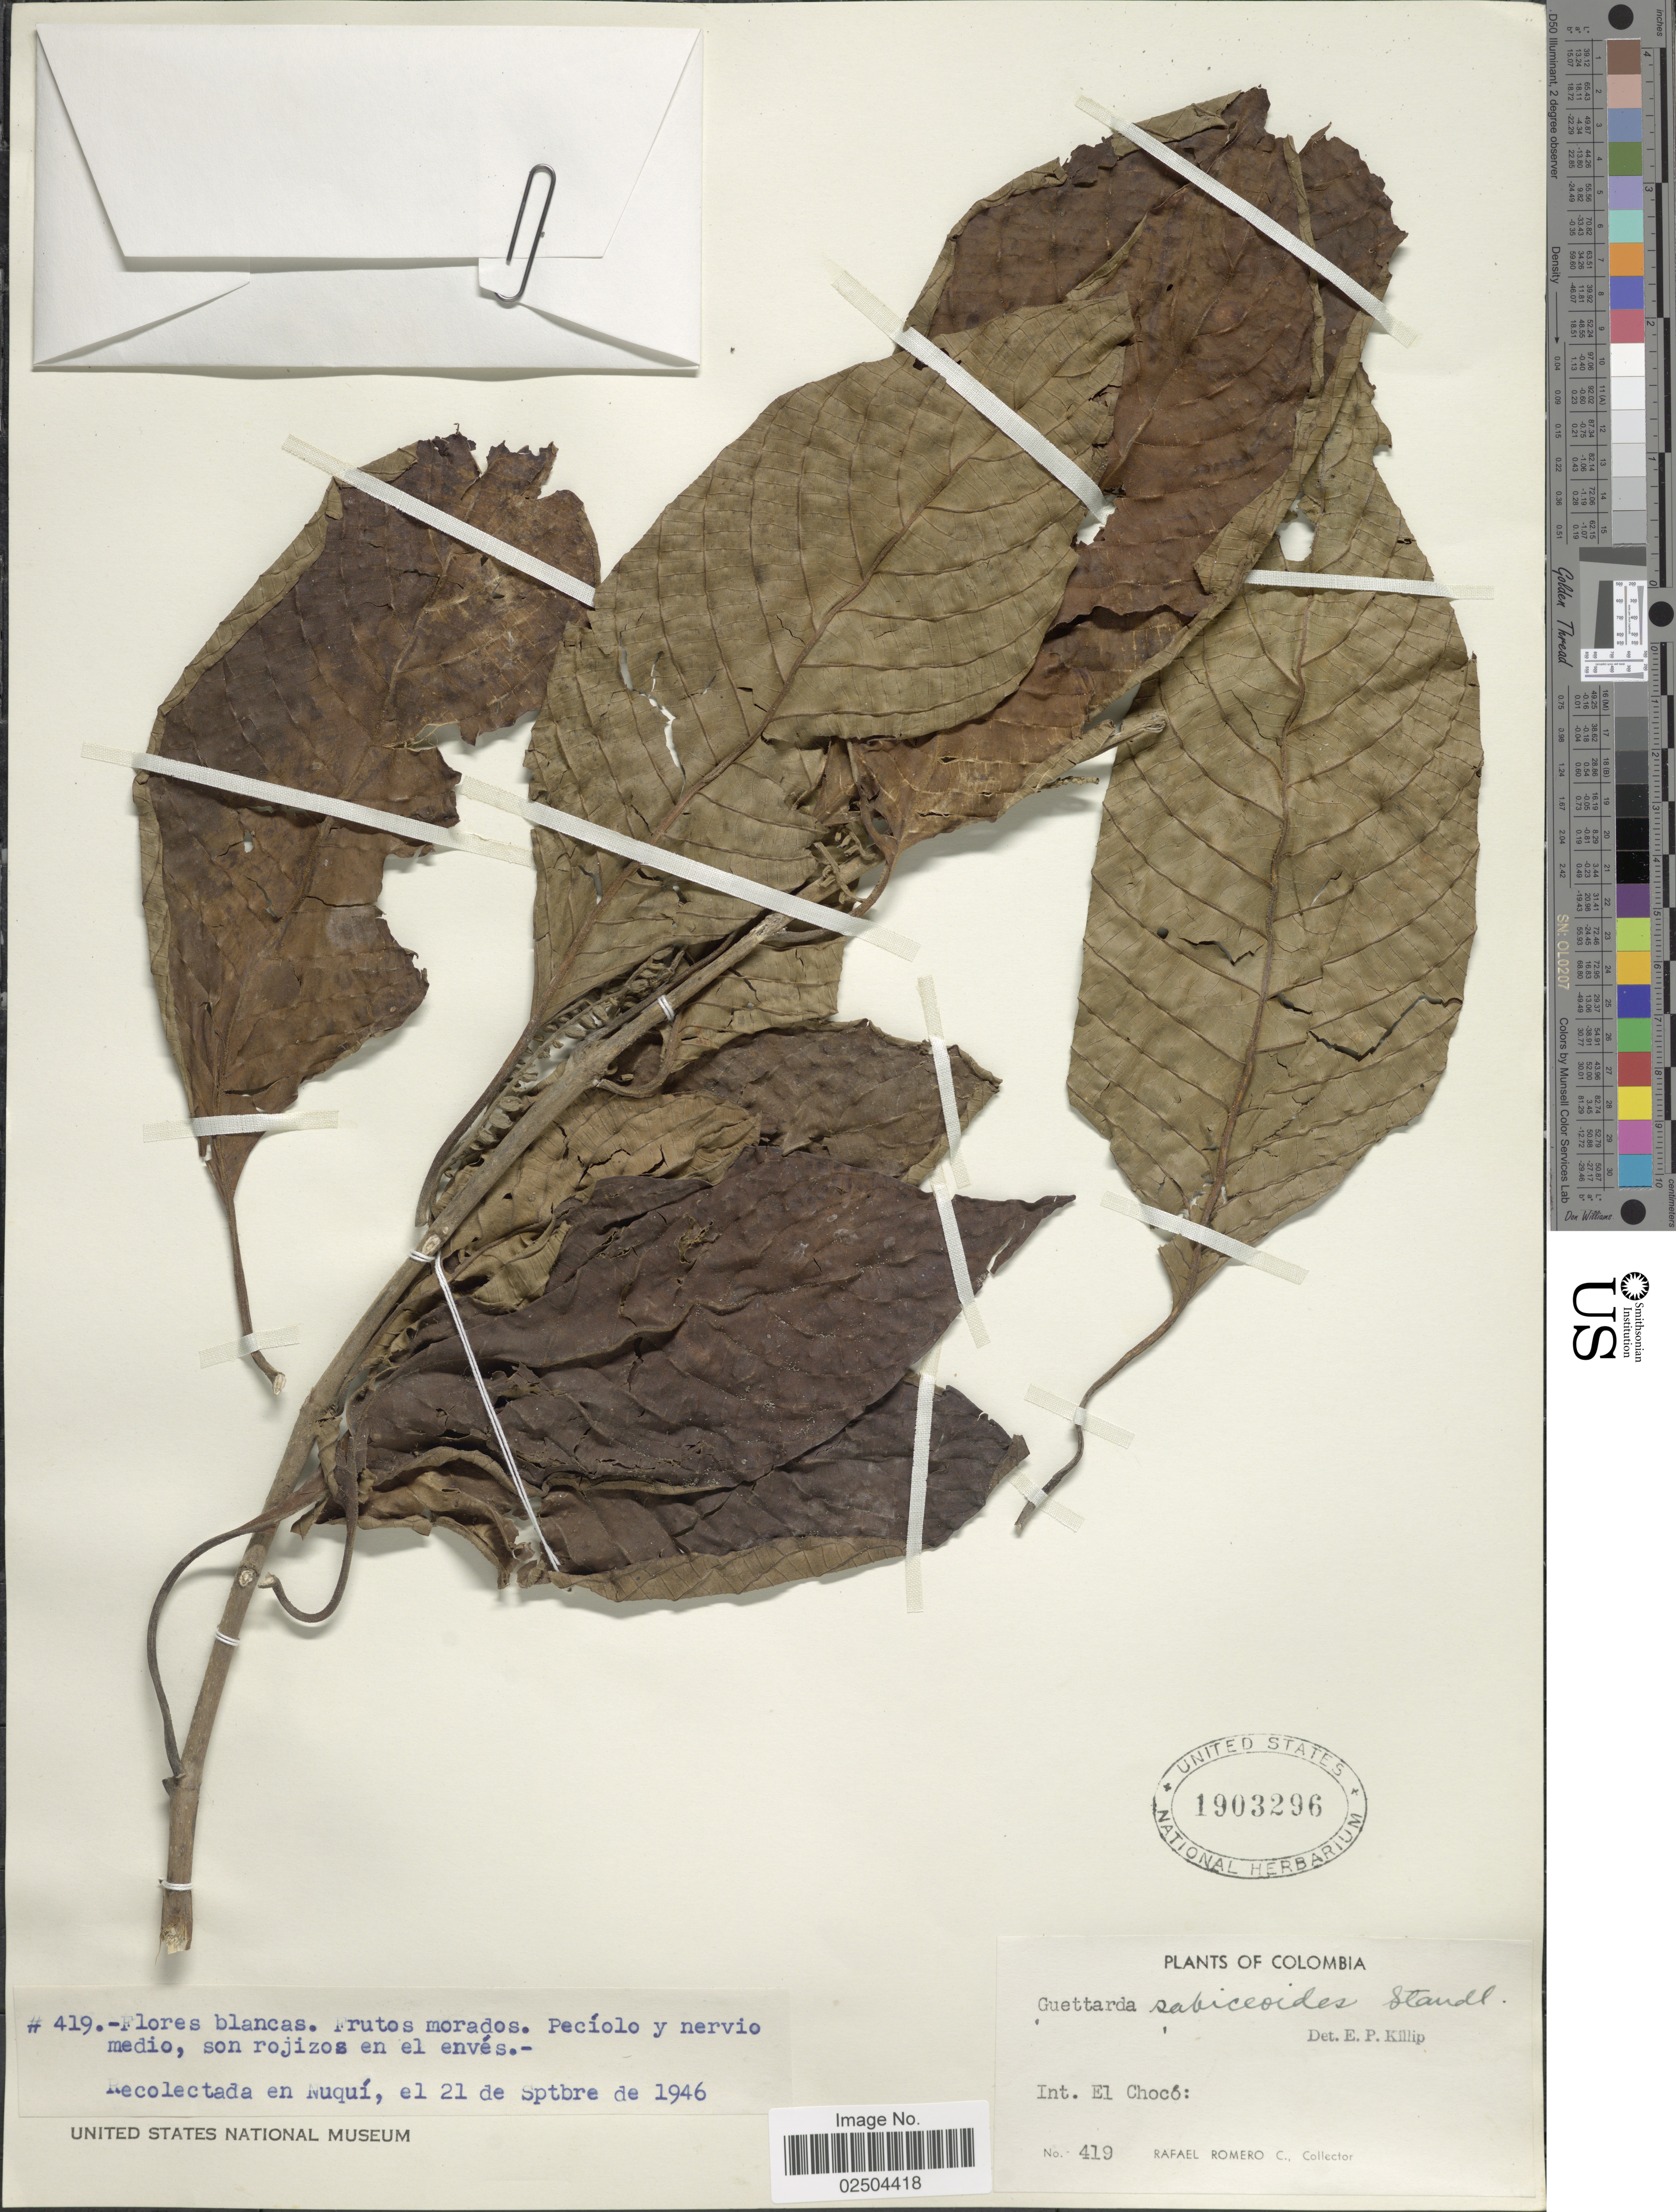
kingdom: Plantae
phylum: Tracheophyta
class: Magnoliopsida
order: Gentianales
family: Rubiaceae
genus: Guettarda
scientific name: Guettarda crispiflora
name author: Vahl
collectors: R. Romero Castañeda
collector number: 419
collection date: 1946-09-21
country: Colombia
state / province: Chocó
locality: Int. El Choco: Recolectada en Nuqui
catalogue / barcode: US 1903296